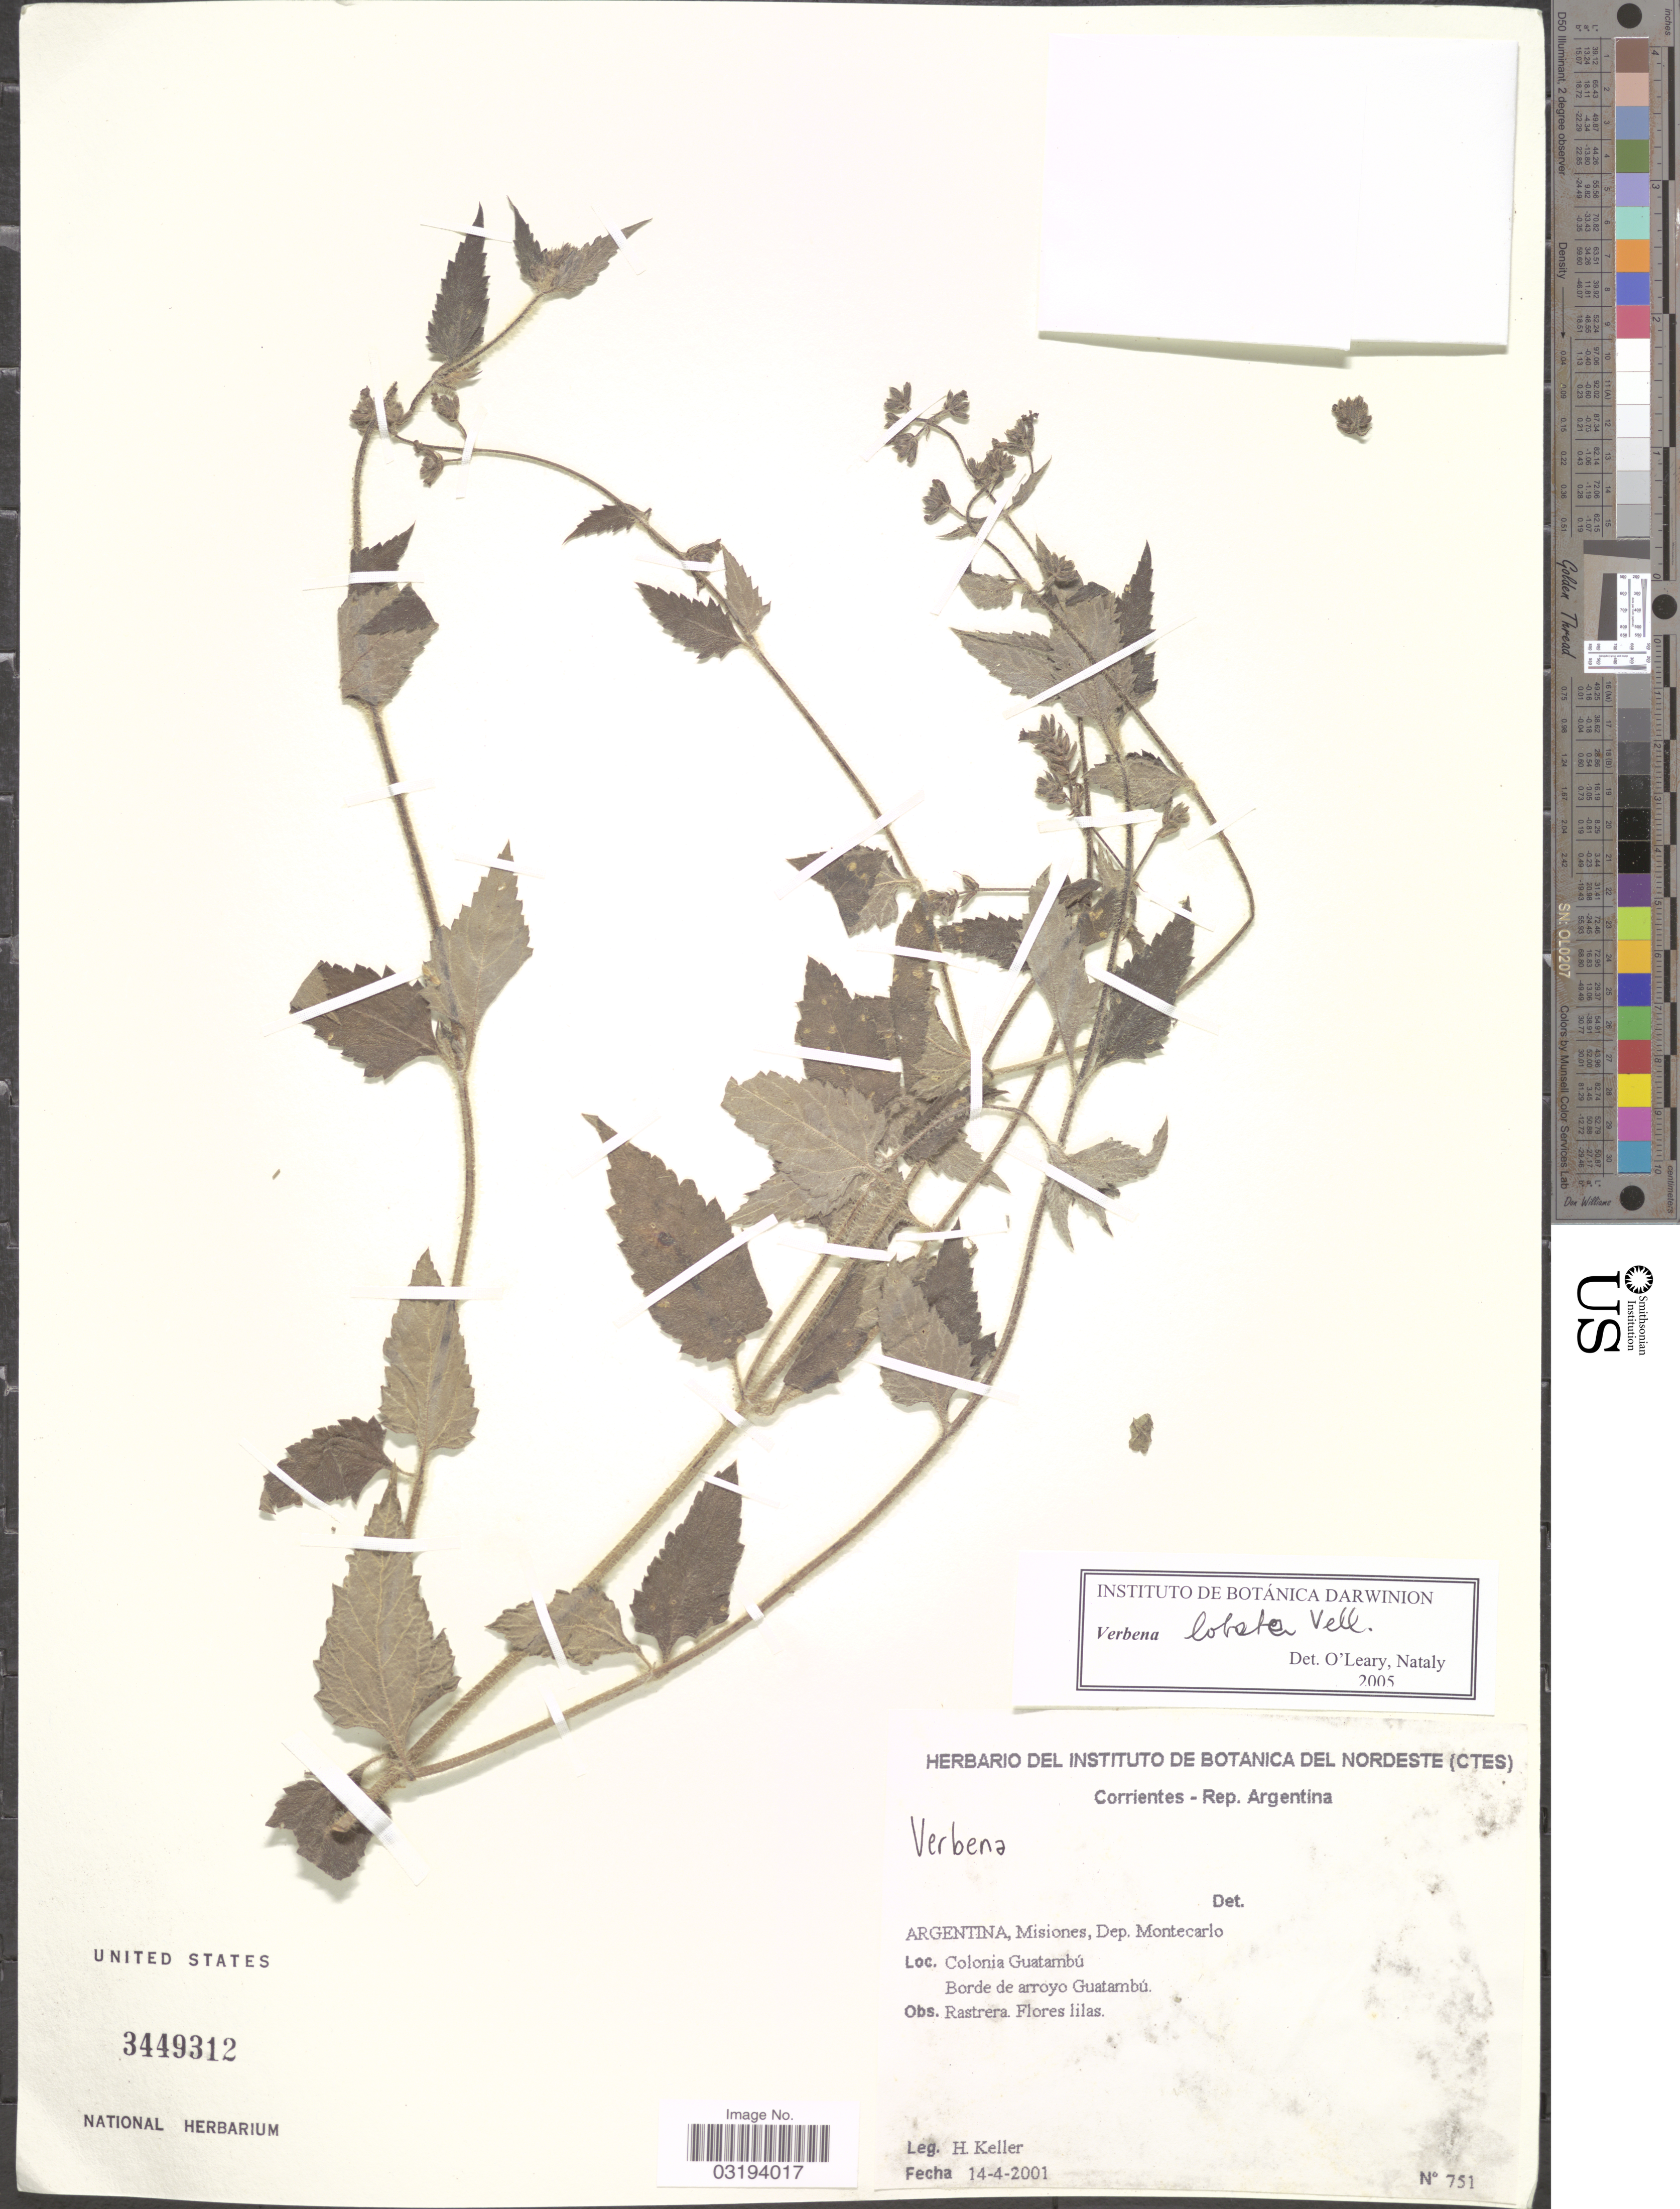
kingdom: Plantae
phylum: Tracheophyta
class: Magnoliopsida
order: Lamiales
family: Verbenaceae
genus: Verbena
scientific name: Verbena lobata var. glabrata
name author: Moldenke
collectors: H. Keller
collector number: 751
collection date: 2001-04-14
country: Argentina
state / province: Misiones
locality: Dep. Montecarlo. Colonia Guatambú. Borde de arroyo Guatambú.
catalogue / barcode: US 3449312